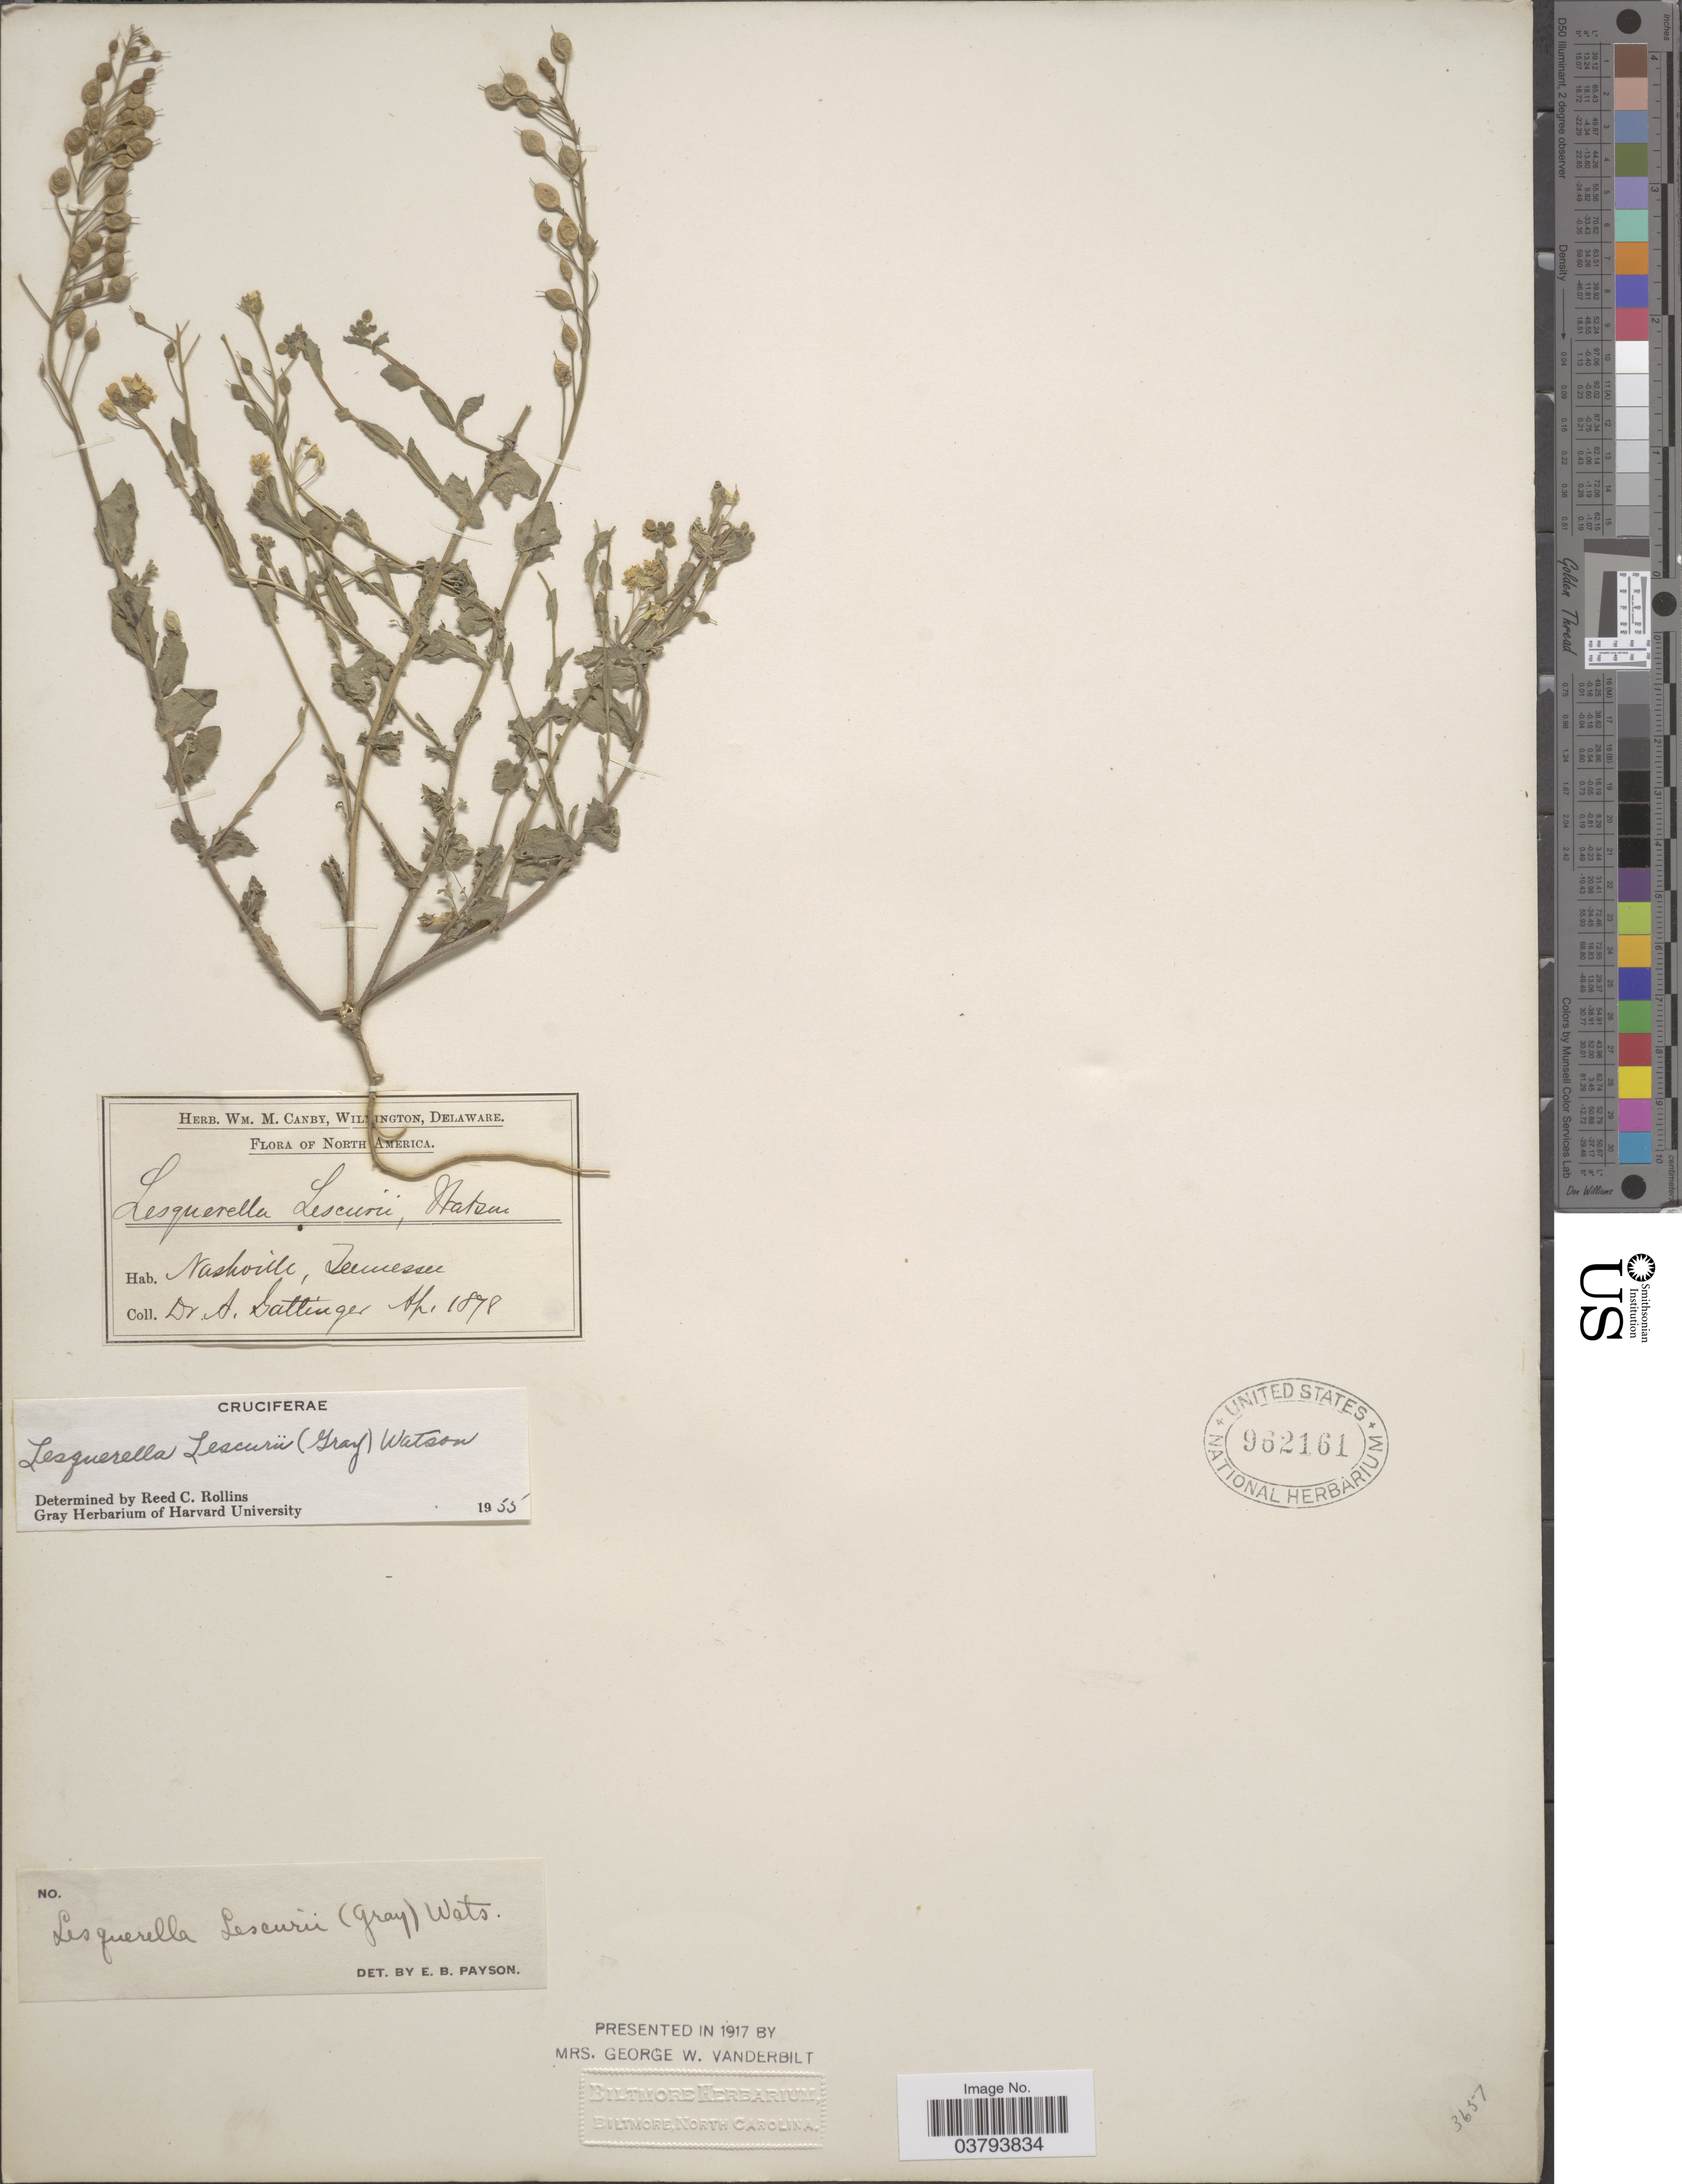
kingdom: Plantae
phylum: Tracheophyta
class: Magnoliopsida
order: Brassicales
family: Brassicaceae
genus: Lesquerella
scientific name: Lesquerella lescurii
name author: (A. Gray) S. Watson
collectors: A. Gattinger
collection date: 1878-04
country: United States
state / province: Tennessee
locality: Nashville.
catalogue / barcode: US 962161